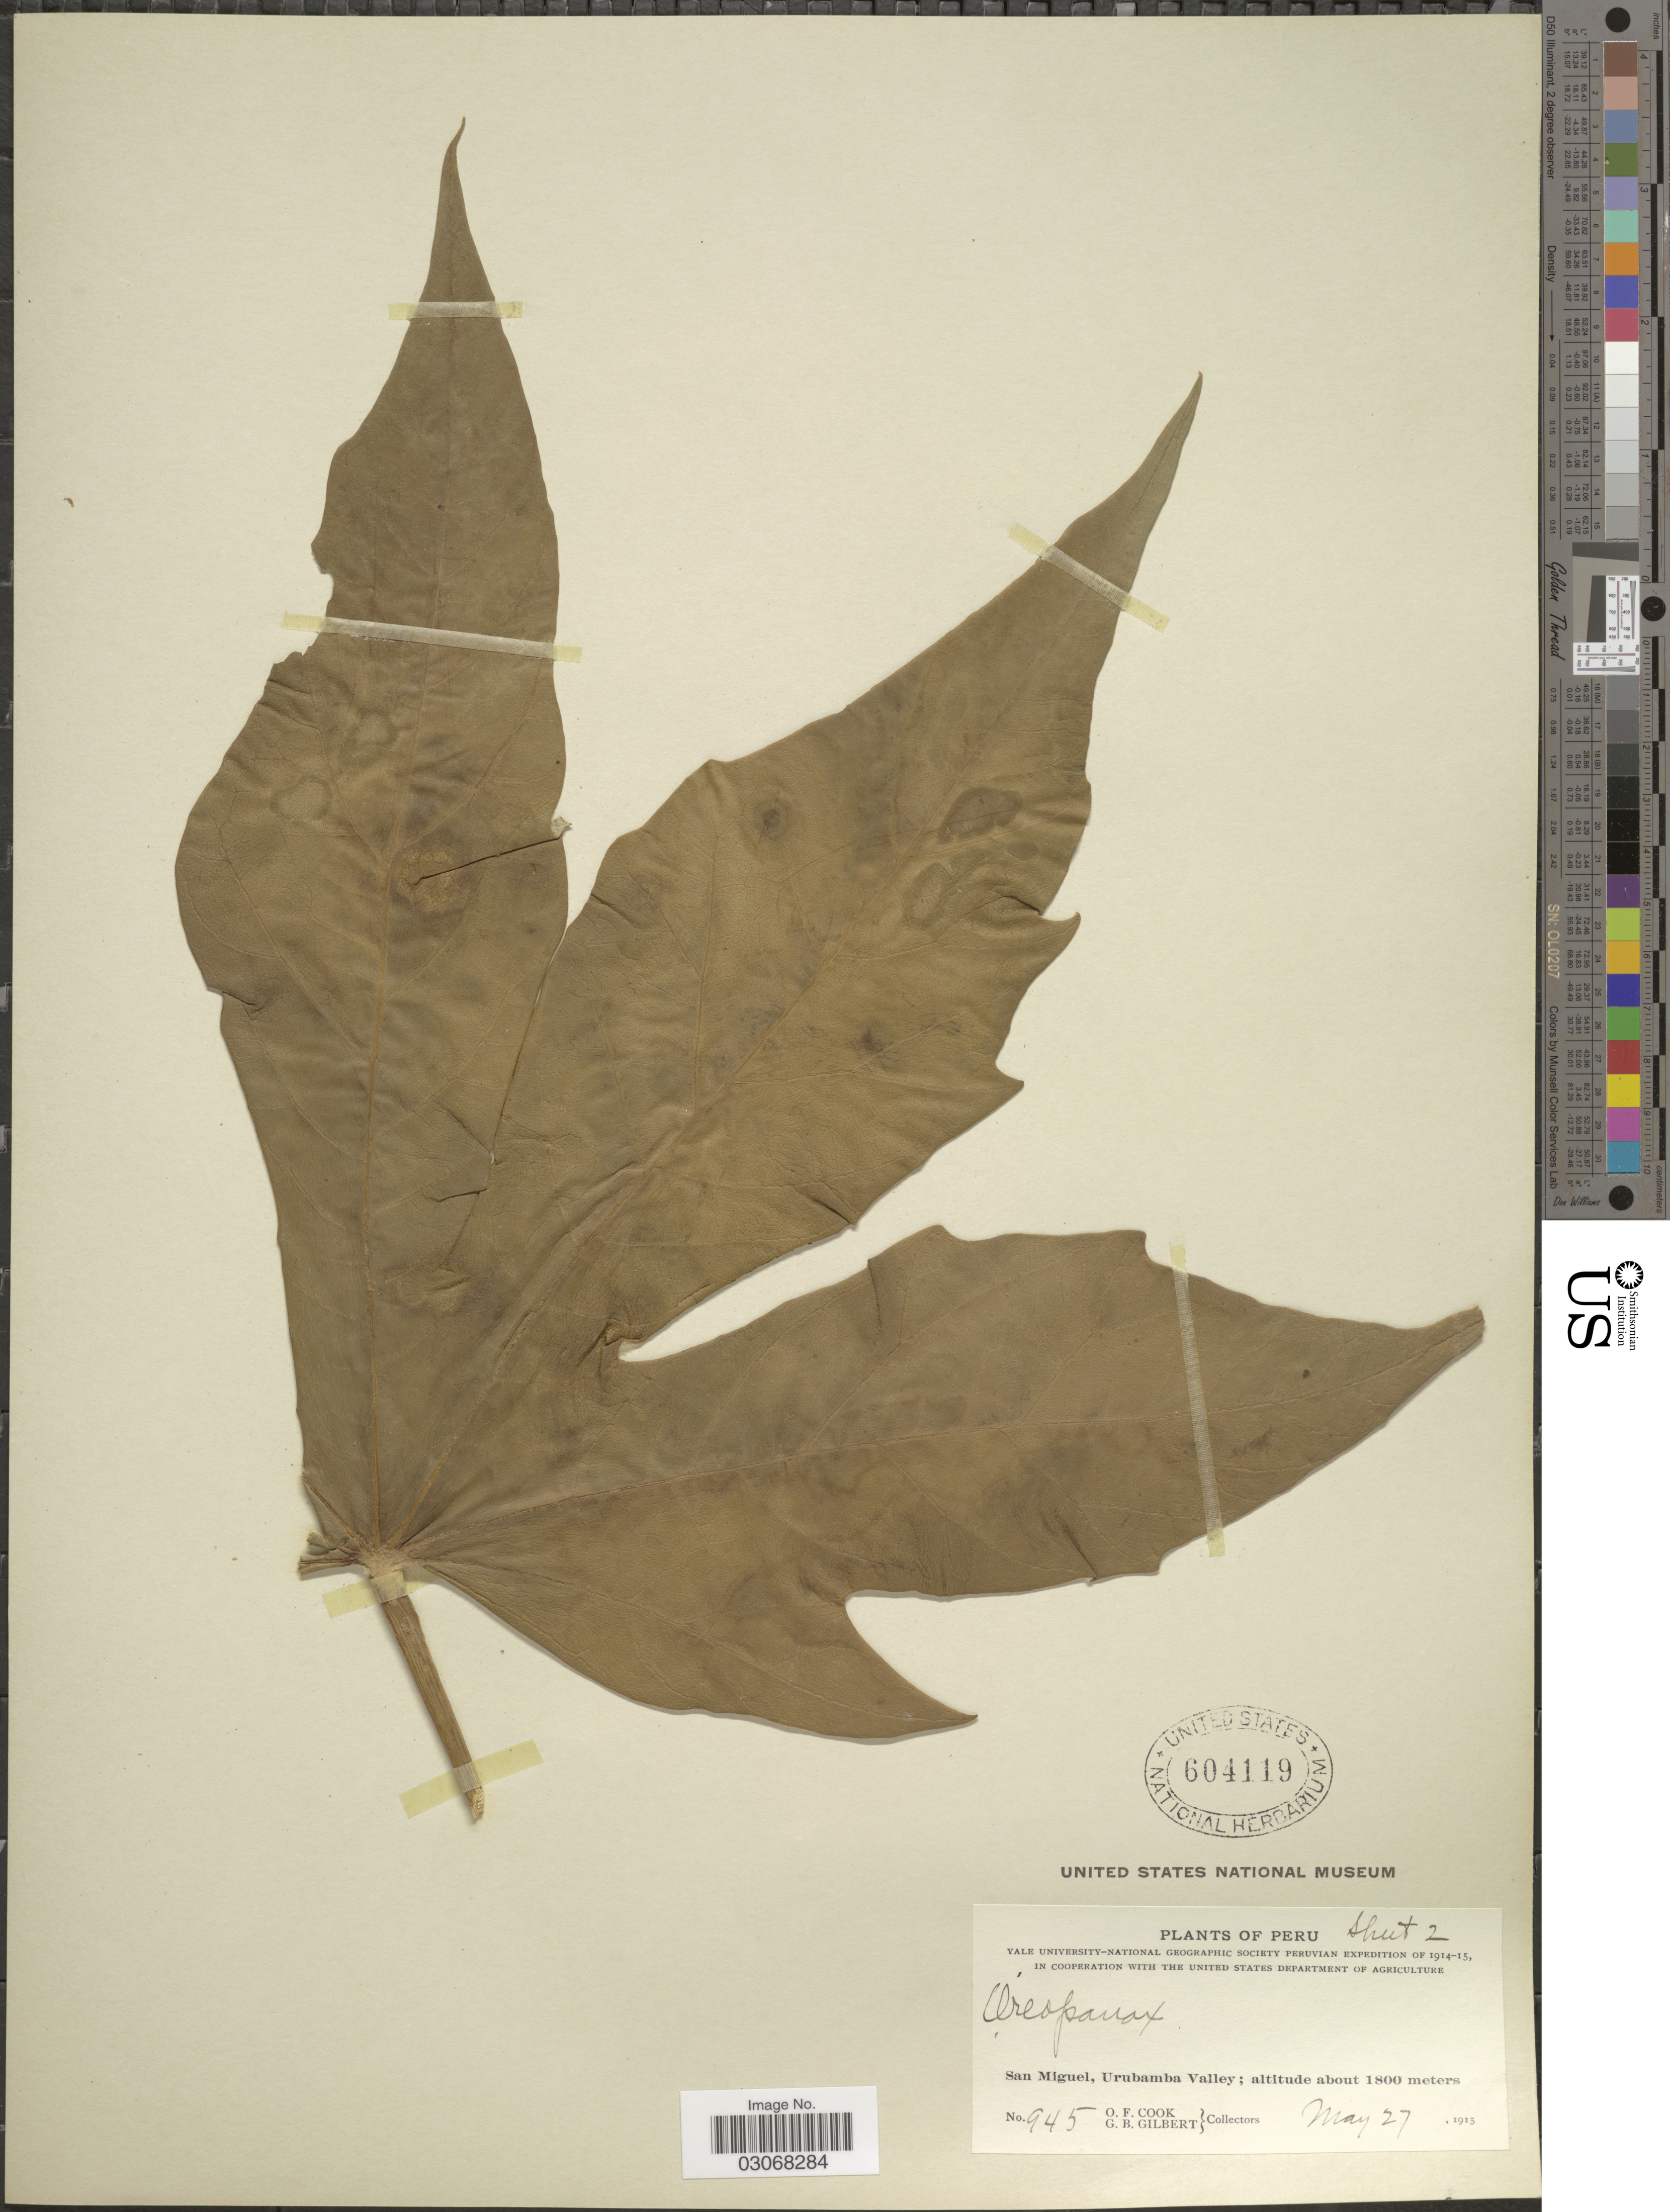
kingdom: Plantae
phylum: Tracheophyta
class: Magnoliopsida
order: Apiales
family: Araliaceae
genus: Oreopanax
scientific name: Oreopanax sp.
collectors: O. F. Cook & G. B. Gilbert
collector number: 945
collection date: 1915-05-27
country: Peru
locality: San Miguel, Urubamba Valley.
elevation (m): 1800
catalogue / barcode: US 604119